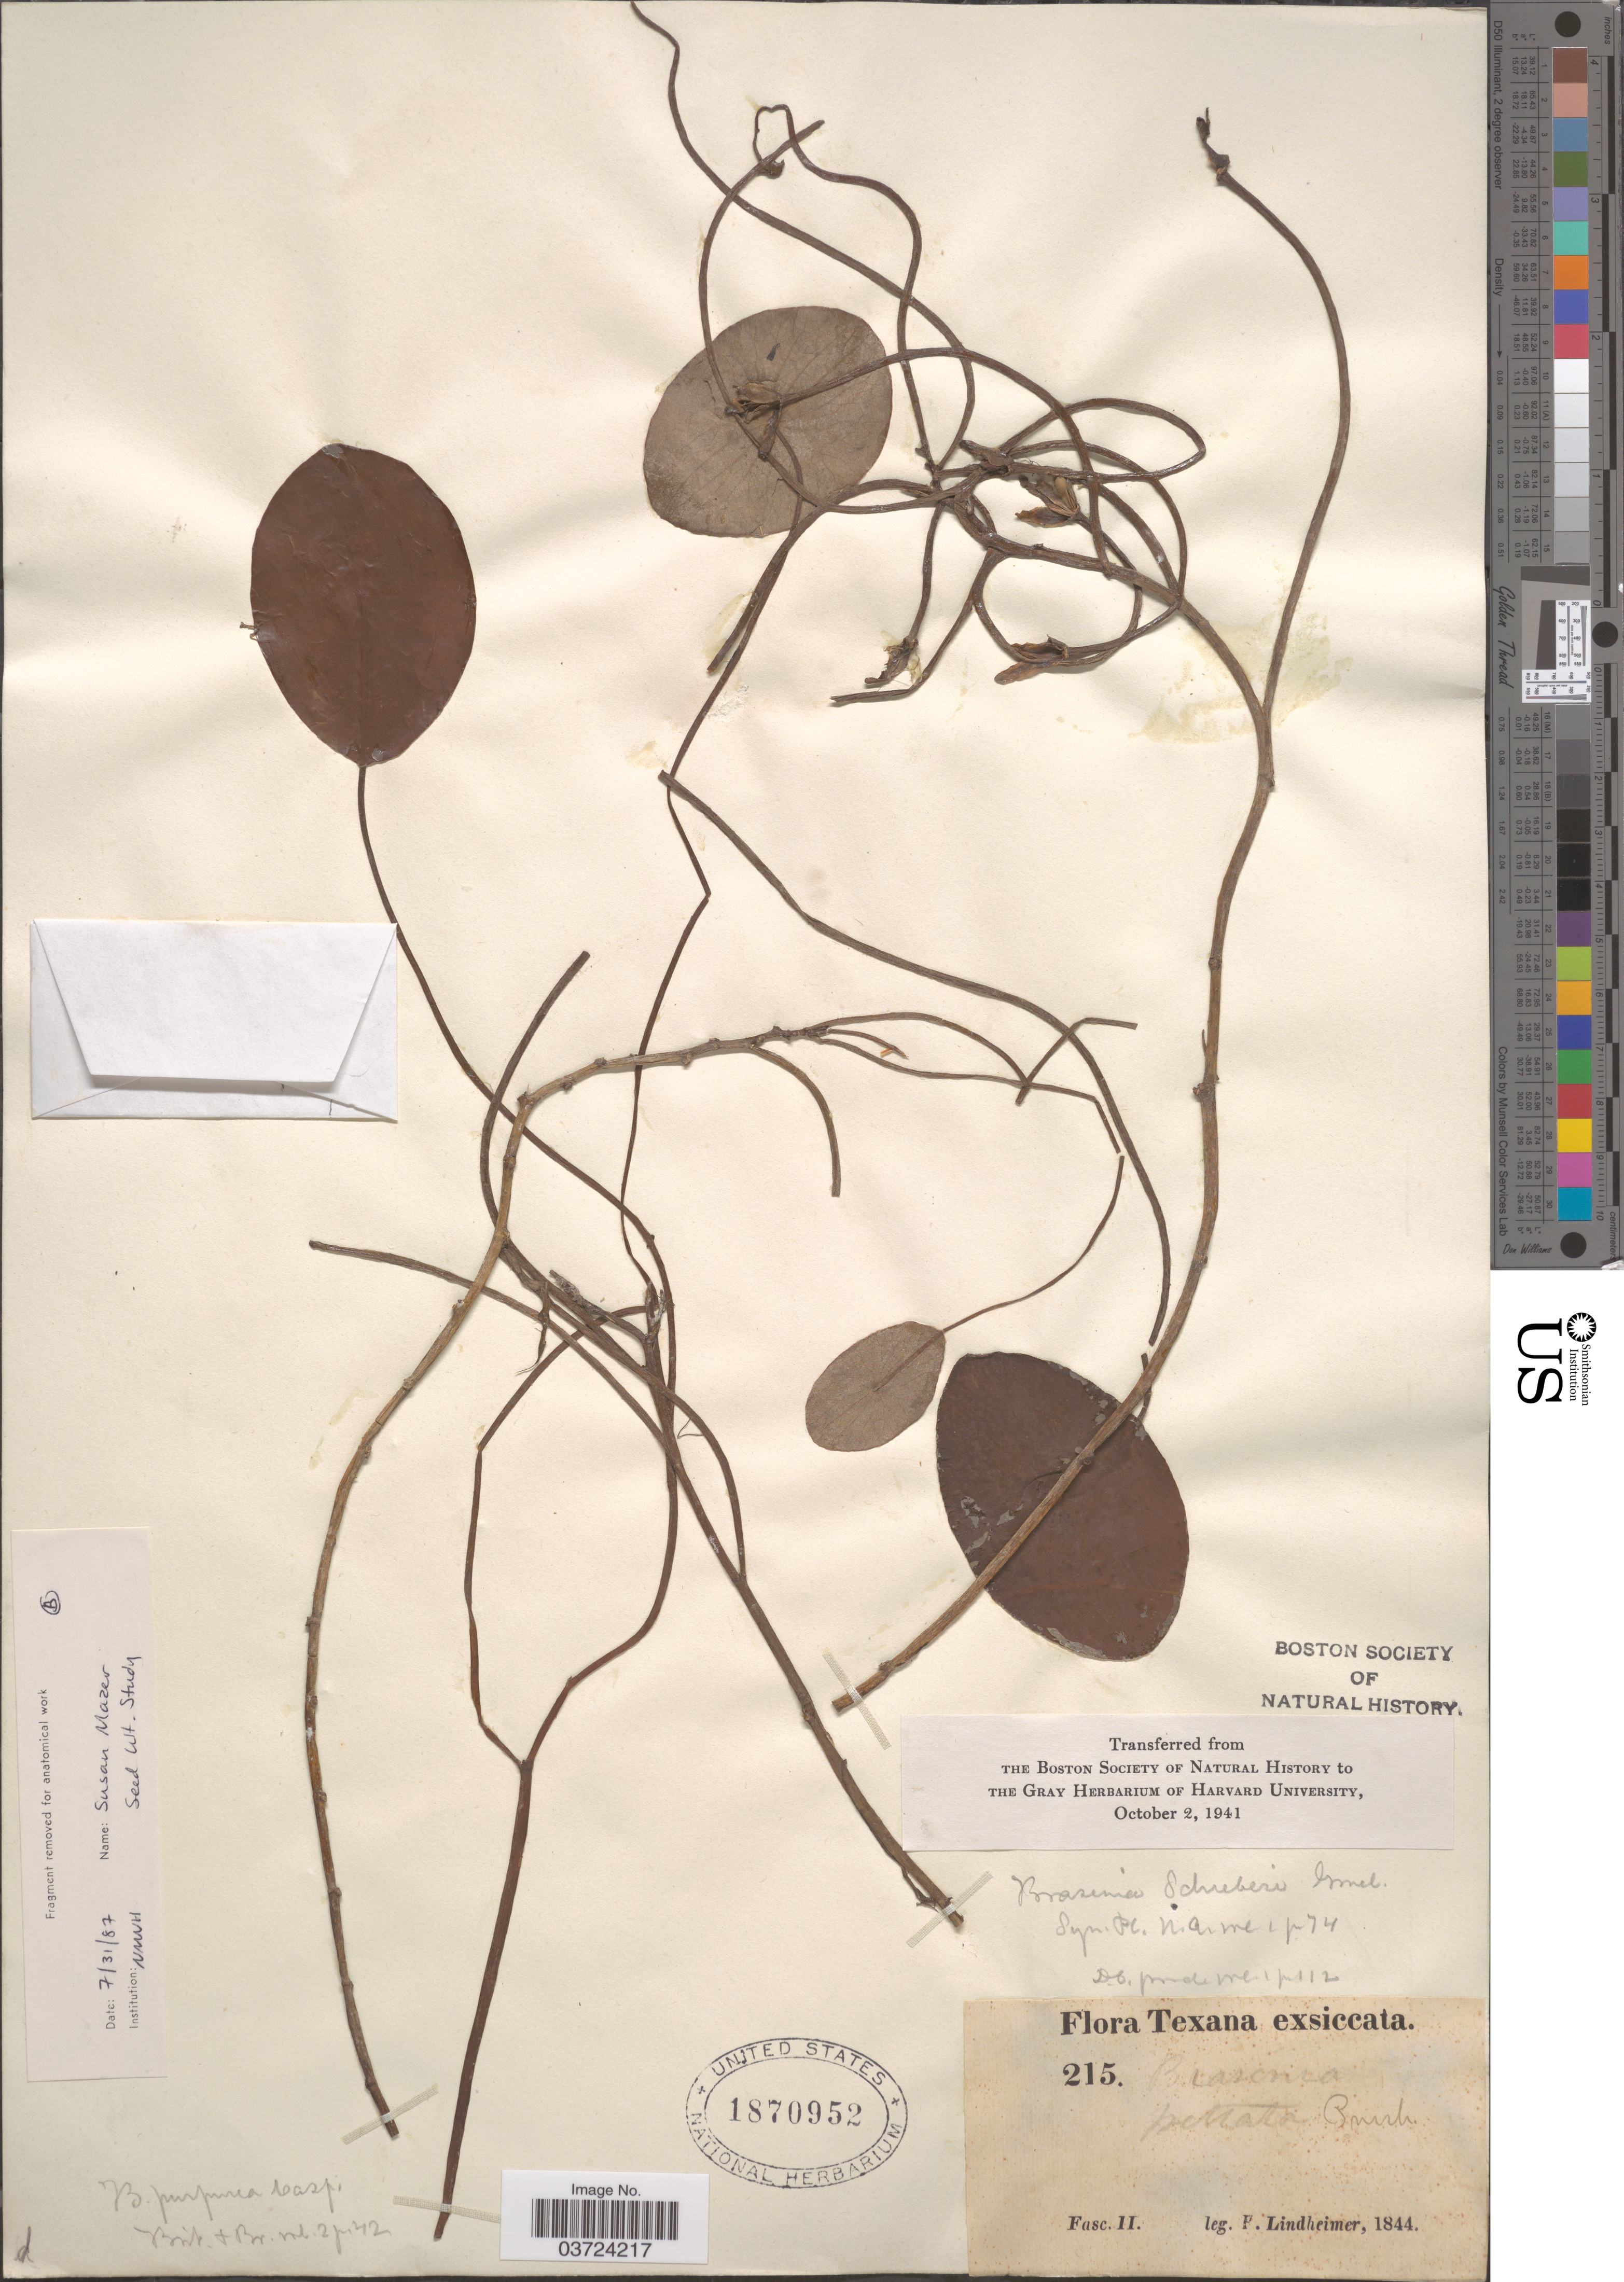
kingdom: Plantae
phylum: Tracheophyta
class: Magnoliopsida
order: Nymphaeales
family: Cabombaceae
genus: Brasenia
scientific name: Brasenia schreberi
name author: J.F. Gmel.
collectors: F. Lindheimer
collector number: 215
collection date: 1844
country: United States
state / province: Texas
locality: Fasc. II. [unsure placement]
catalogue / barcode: US 1870952